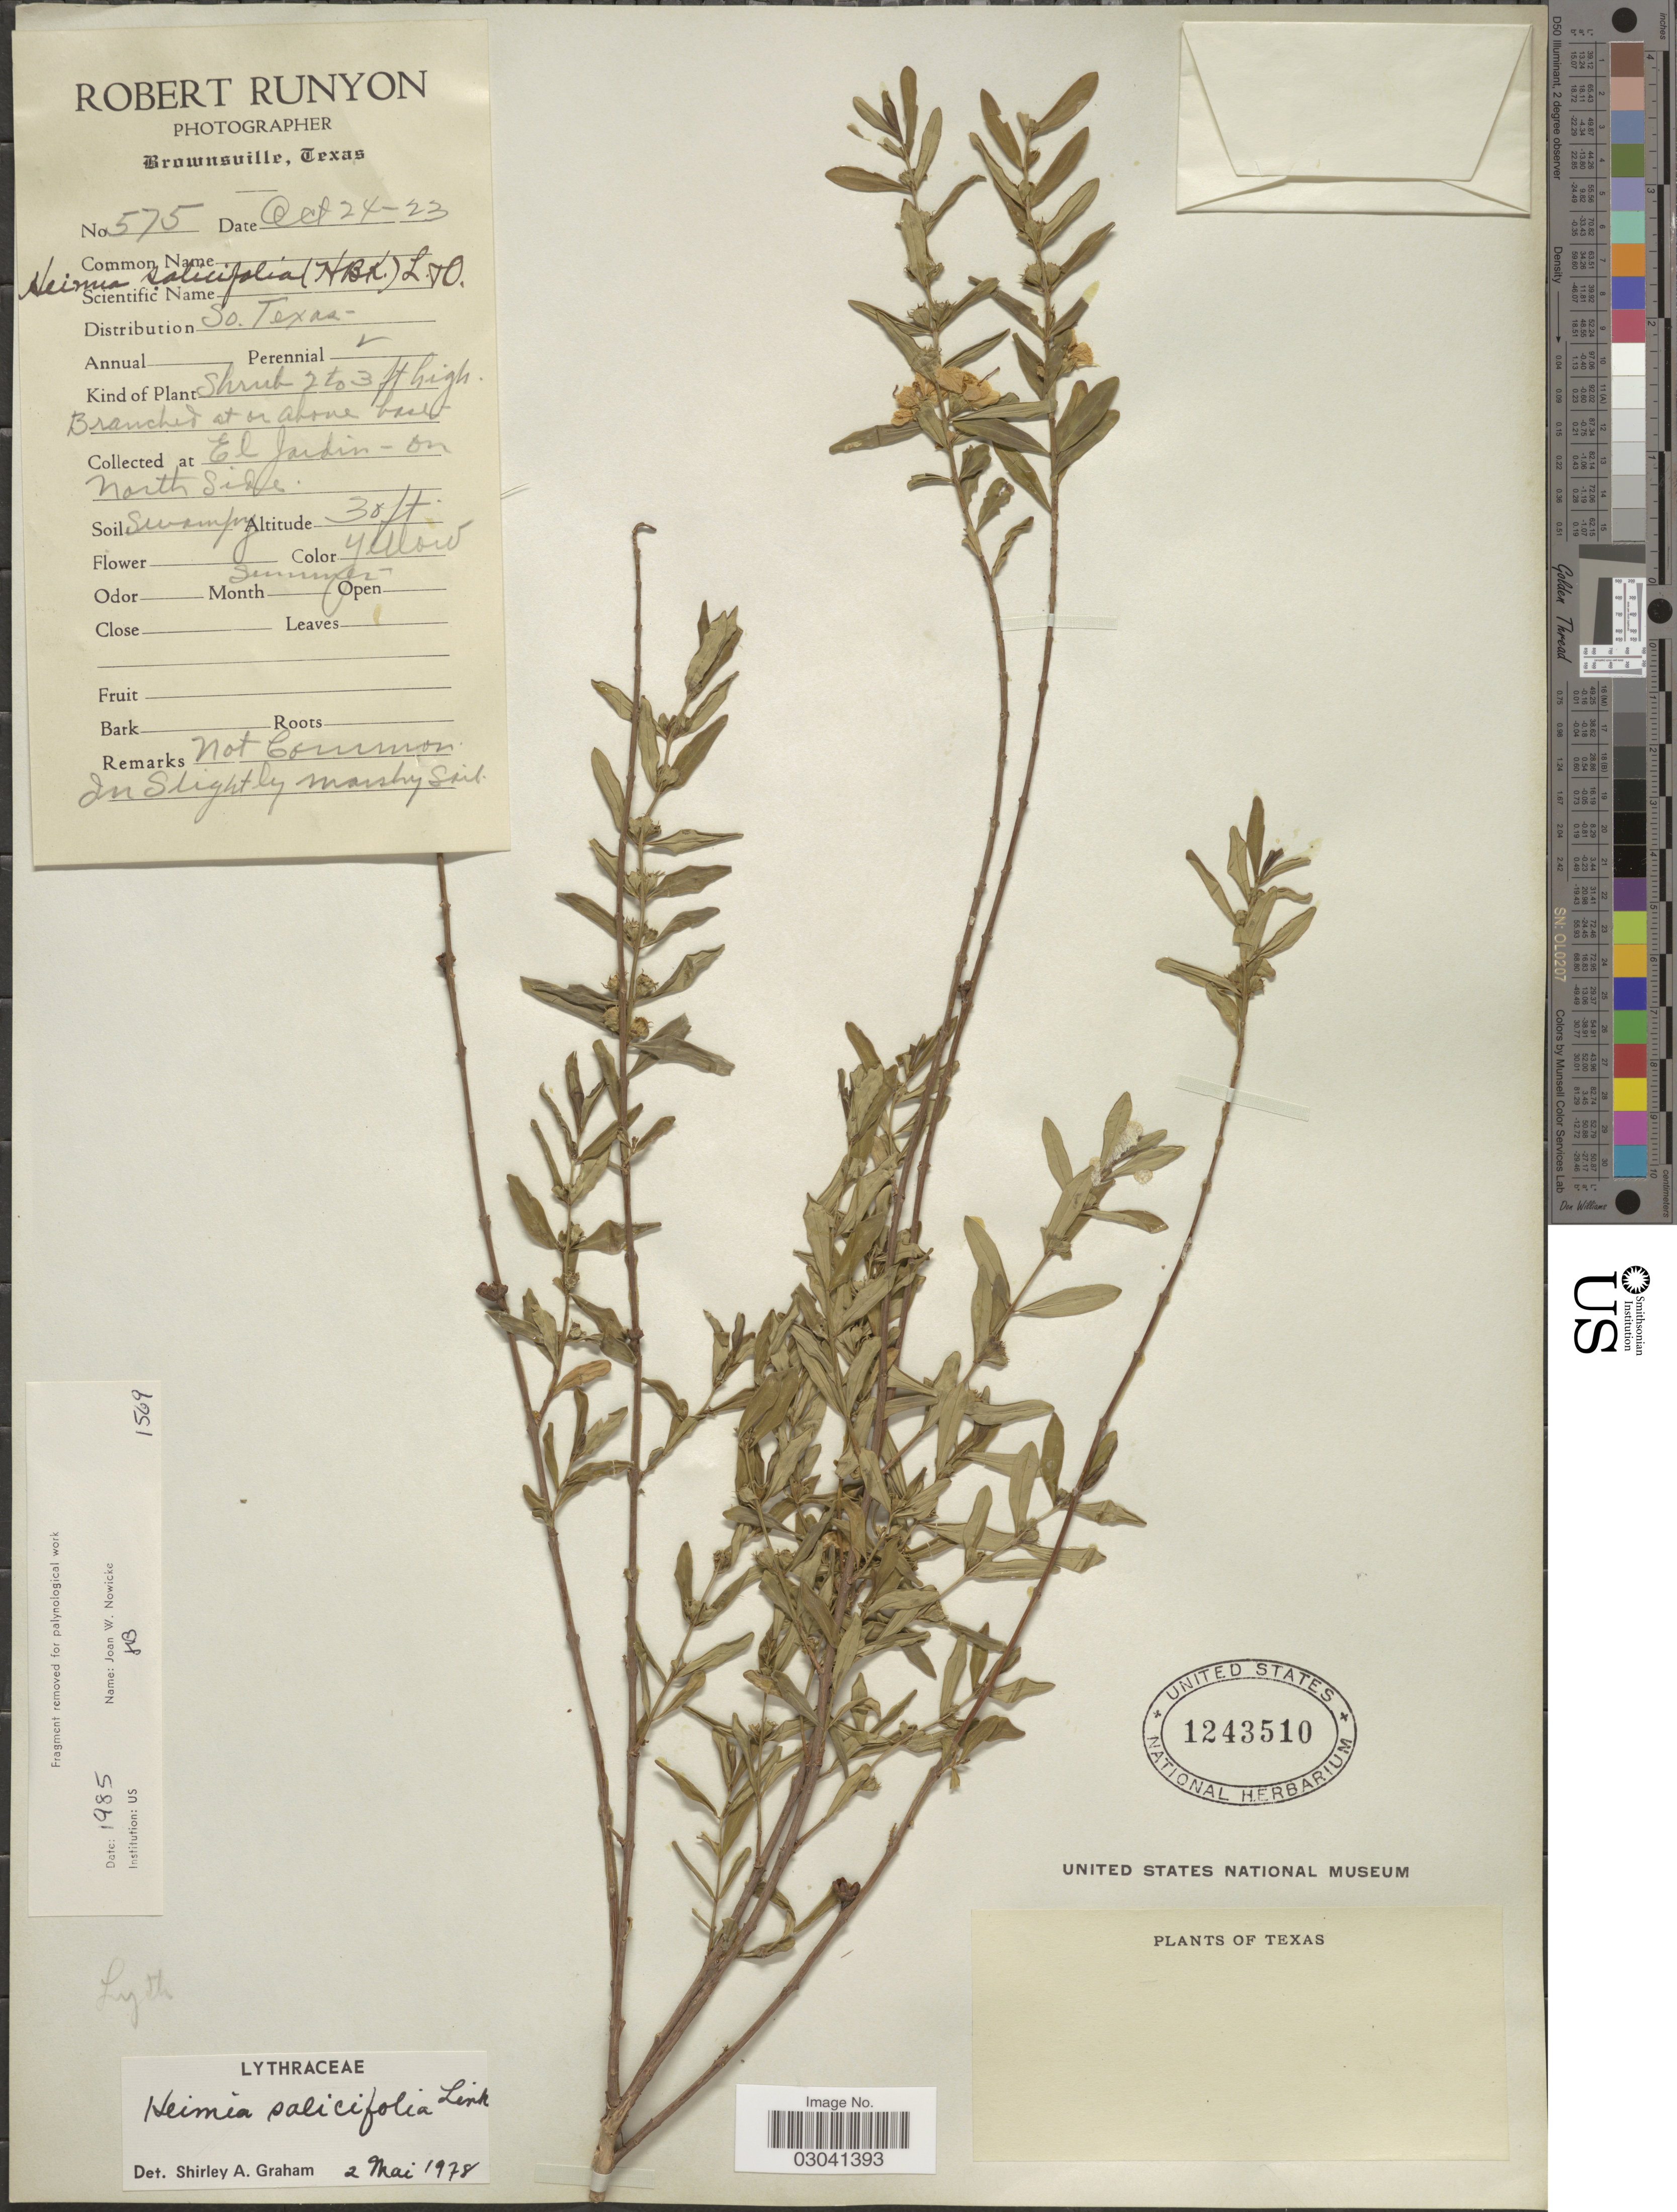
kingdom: Plantae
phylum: Tracheophyta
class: Magnoliopsida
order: Myrtales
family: Lythraceae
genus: Heimia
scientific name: Heimia salicifolia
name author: Link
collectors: R. Runyon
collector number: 575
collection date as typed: Transcribed d/m/y: 24/10/23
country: United States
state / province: Texas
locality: El Jardin, on north side.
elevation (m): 9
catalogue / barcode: US 1243510